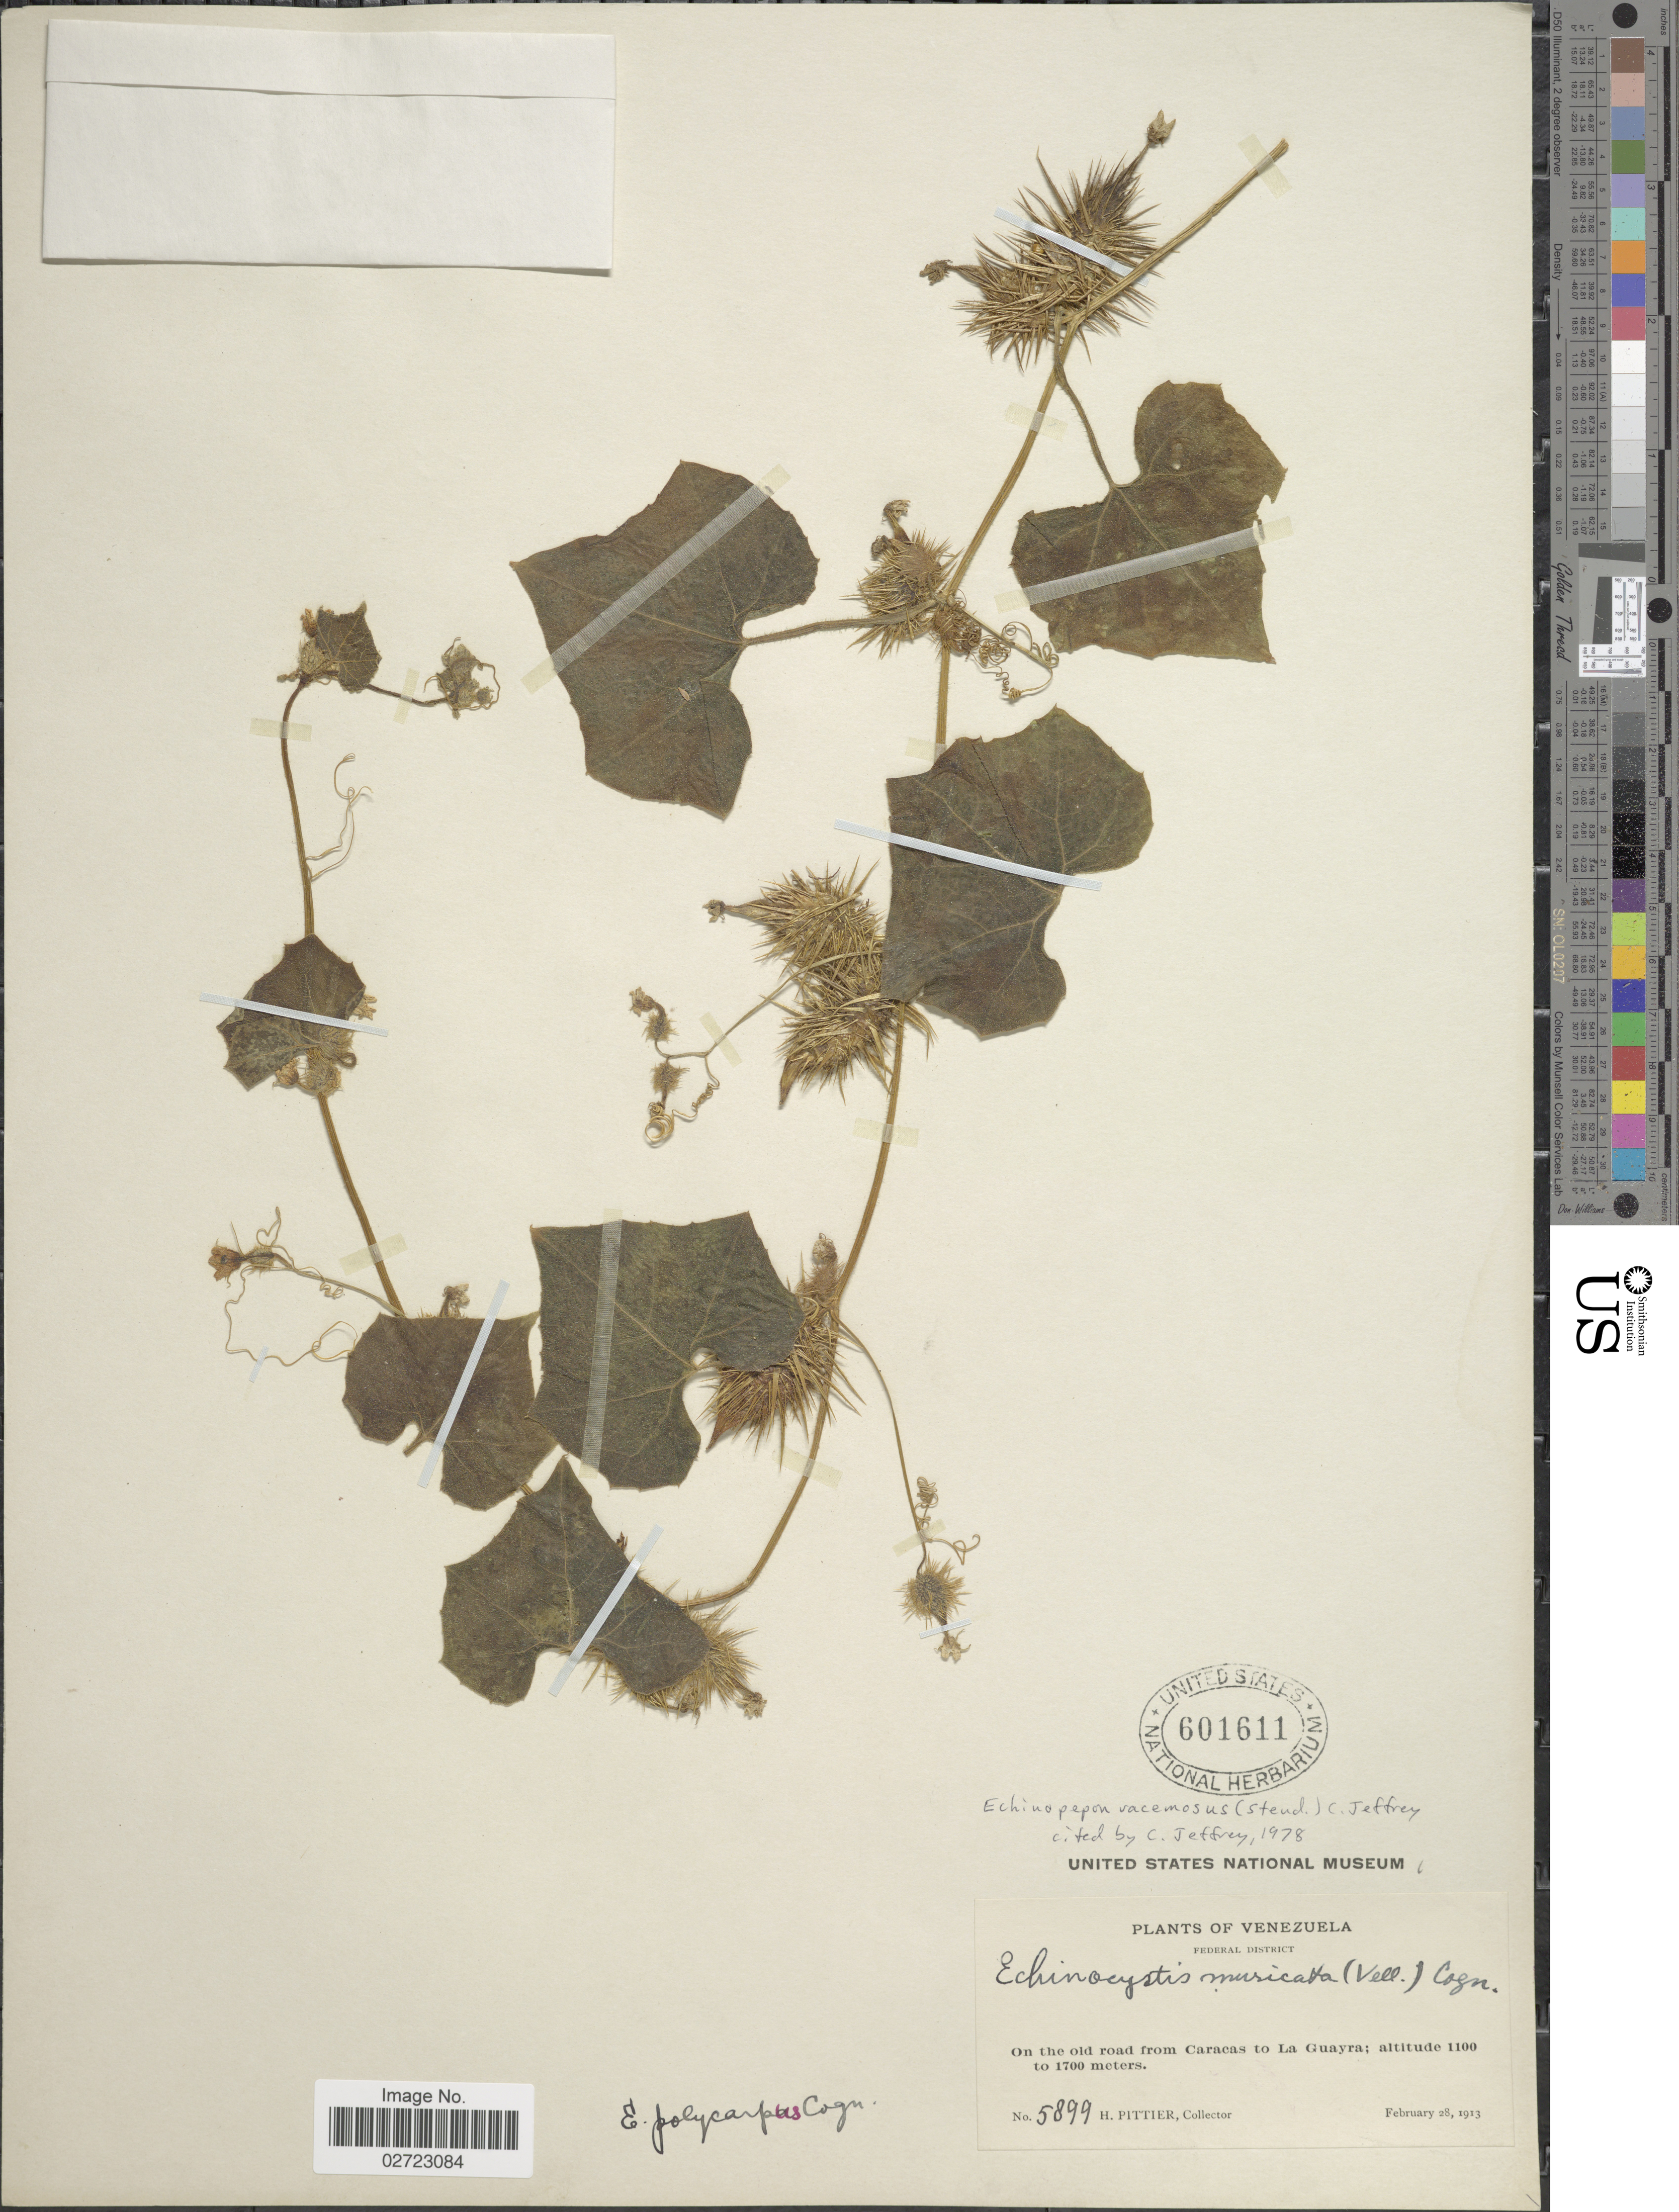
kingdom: Plantae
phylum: Tracheophyta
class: Magnoliopsida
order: Cucurbitales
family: Cucurbitaceae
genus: Echinopepon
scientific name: Echinopepon racemosus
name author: (Steud.) C. Jeffrey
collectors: H. F. Pittier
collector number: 5899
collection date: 1913-02-28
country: Venezuela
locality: Federal District, on the old road from Caracas to La Guayra.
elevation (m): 1100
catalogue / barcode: US 601611